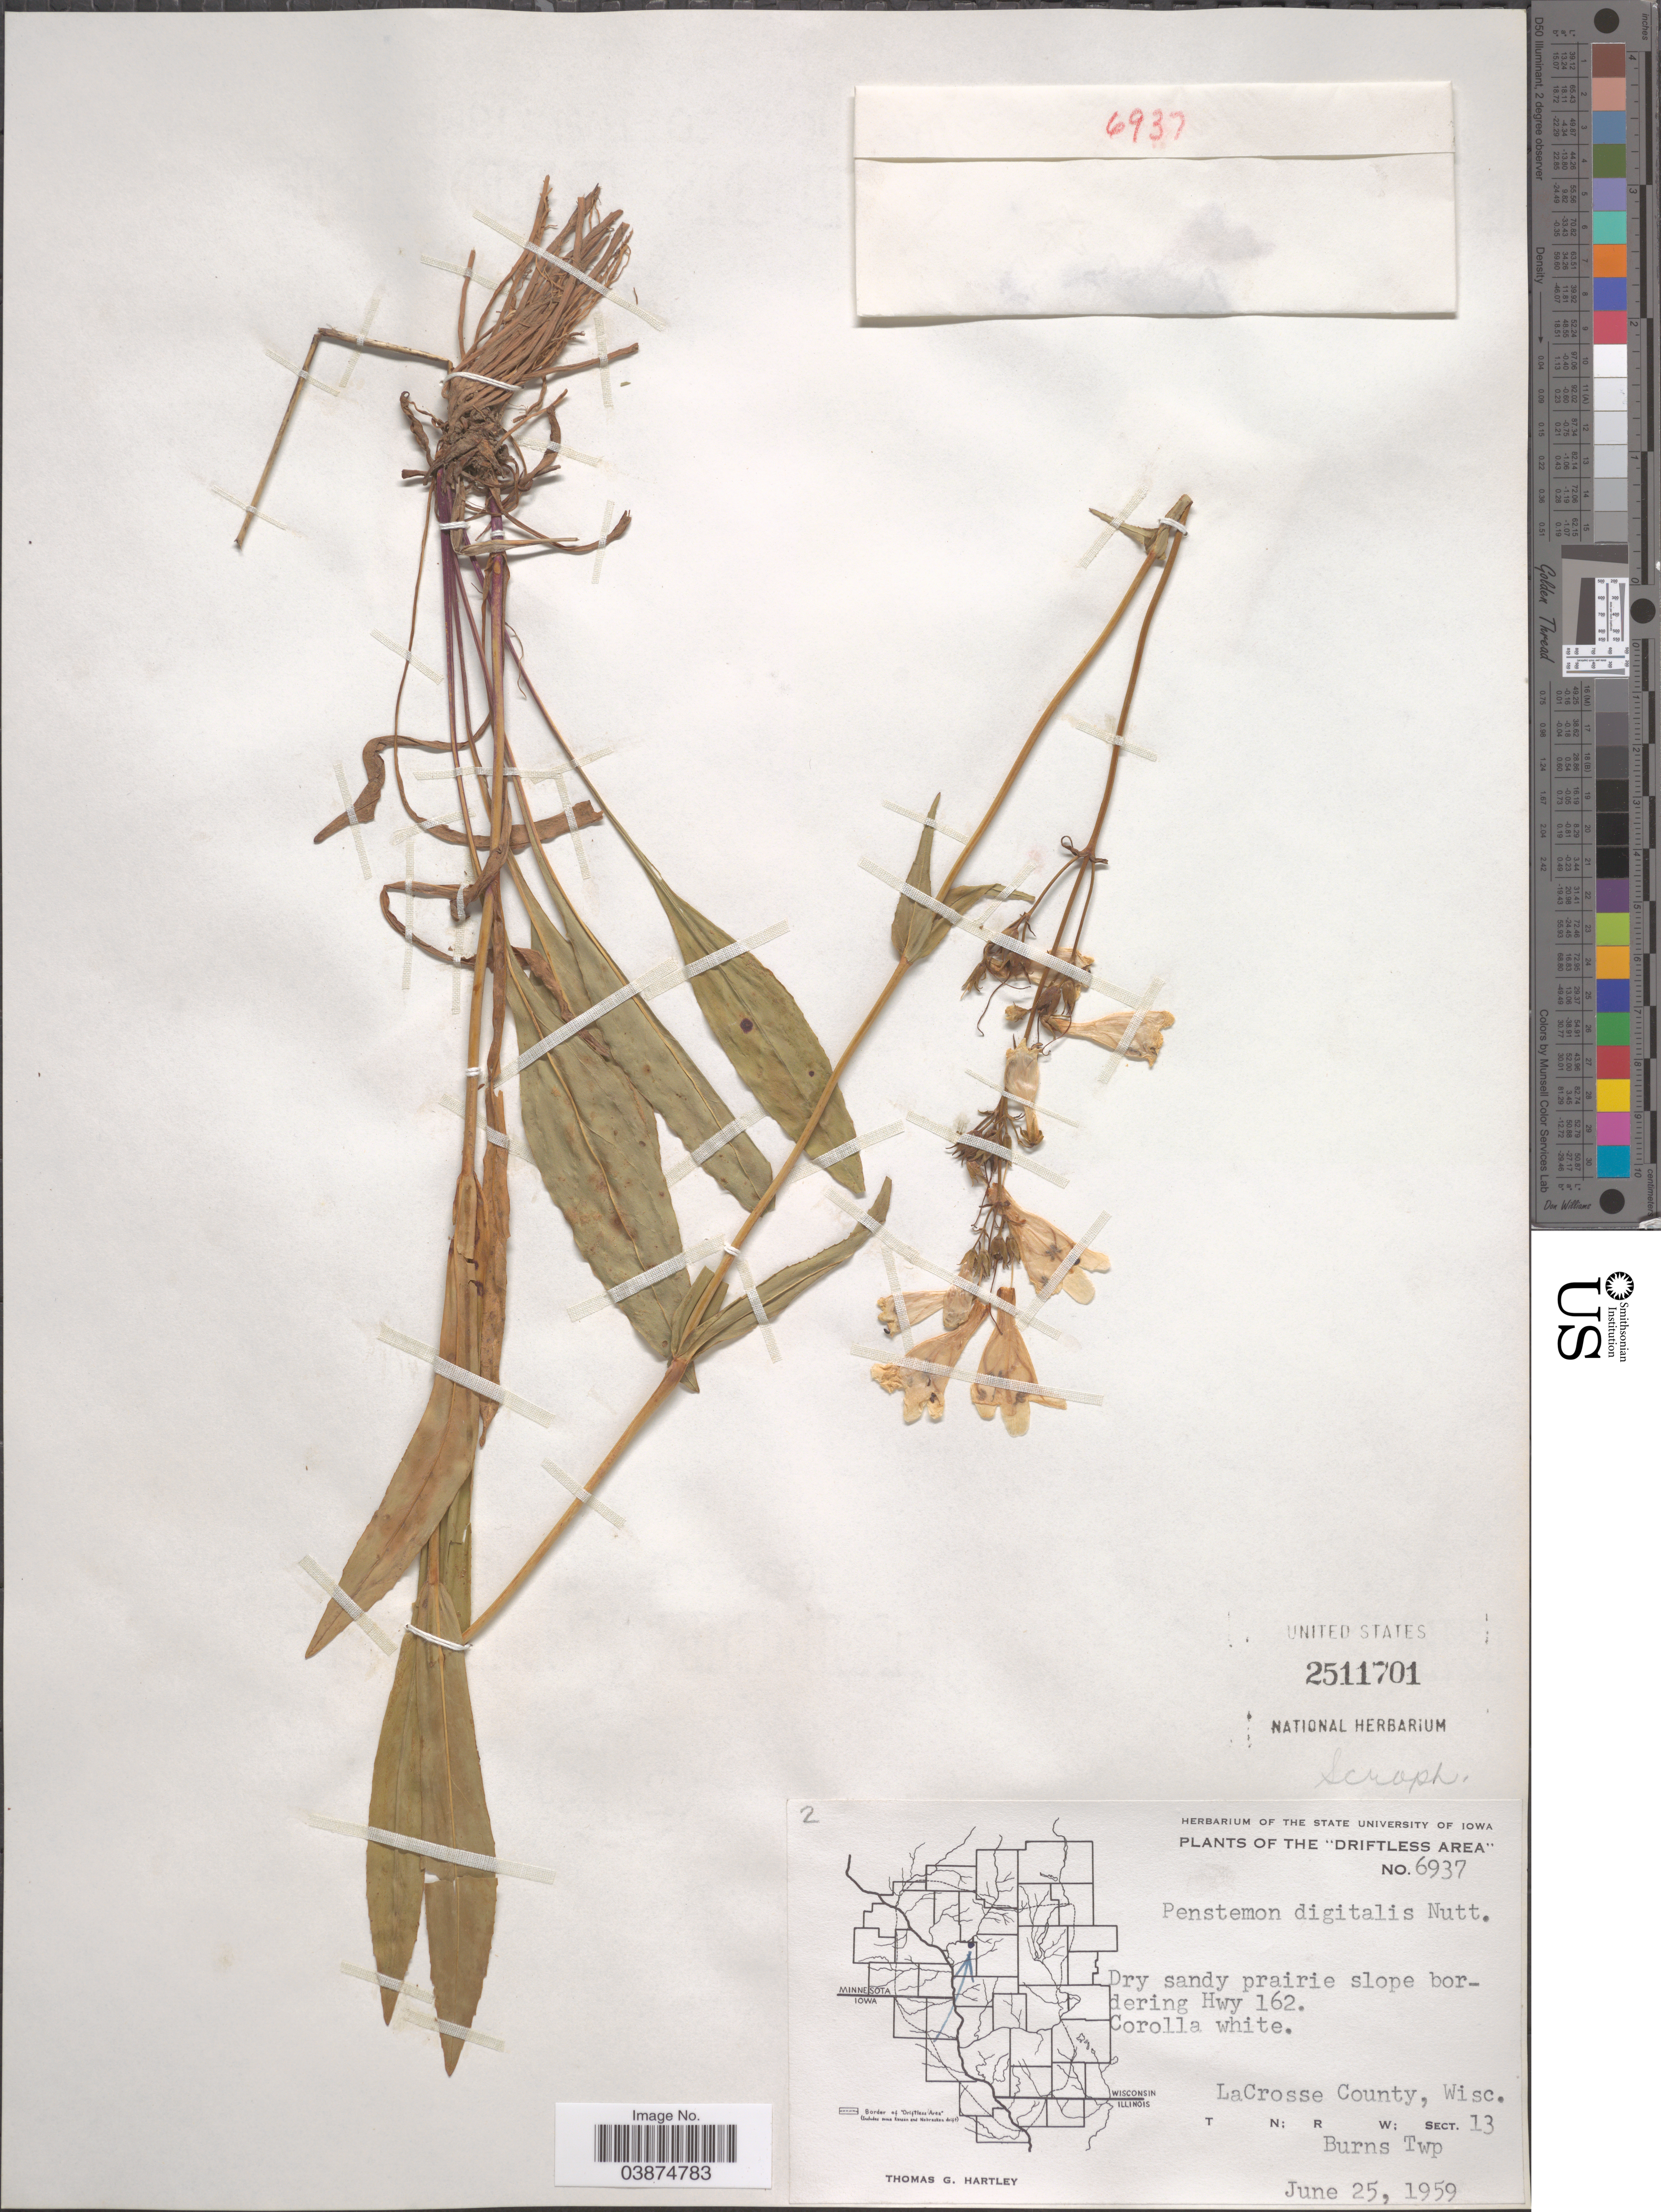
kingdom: Plantae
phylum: Tracheophyta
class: Magnoliopsida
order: Lamiales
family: Plantaginaceae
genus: Penstemon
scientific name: Penstemon digitalis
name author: Nutt. ex Sims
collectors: T. G. Hartley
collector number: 6937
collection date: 1959-06-25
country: United States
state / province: Wisconsin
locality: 'Driftless Area' Dry sandy prairie slope bordering Hwy 162. LaCrosse County. Sect. 13 Burns Twp.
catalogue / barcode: US 2511701